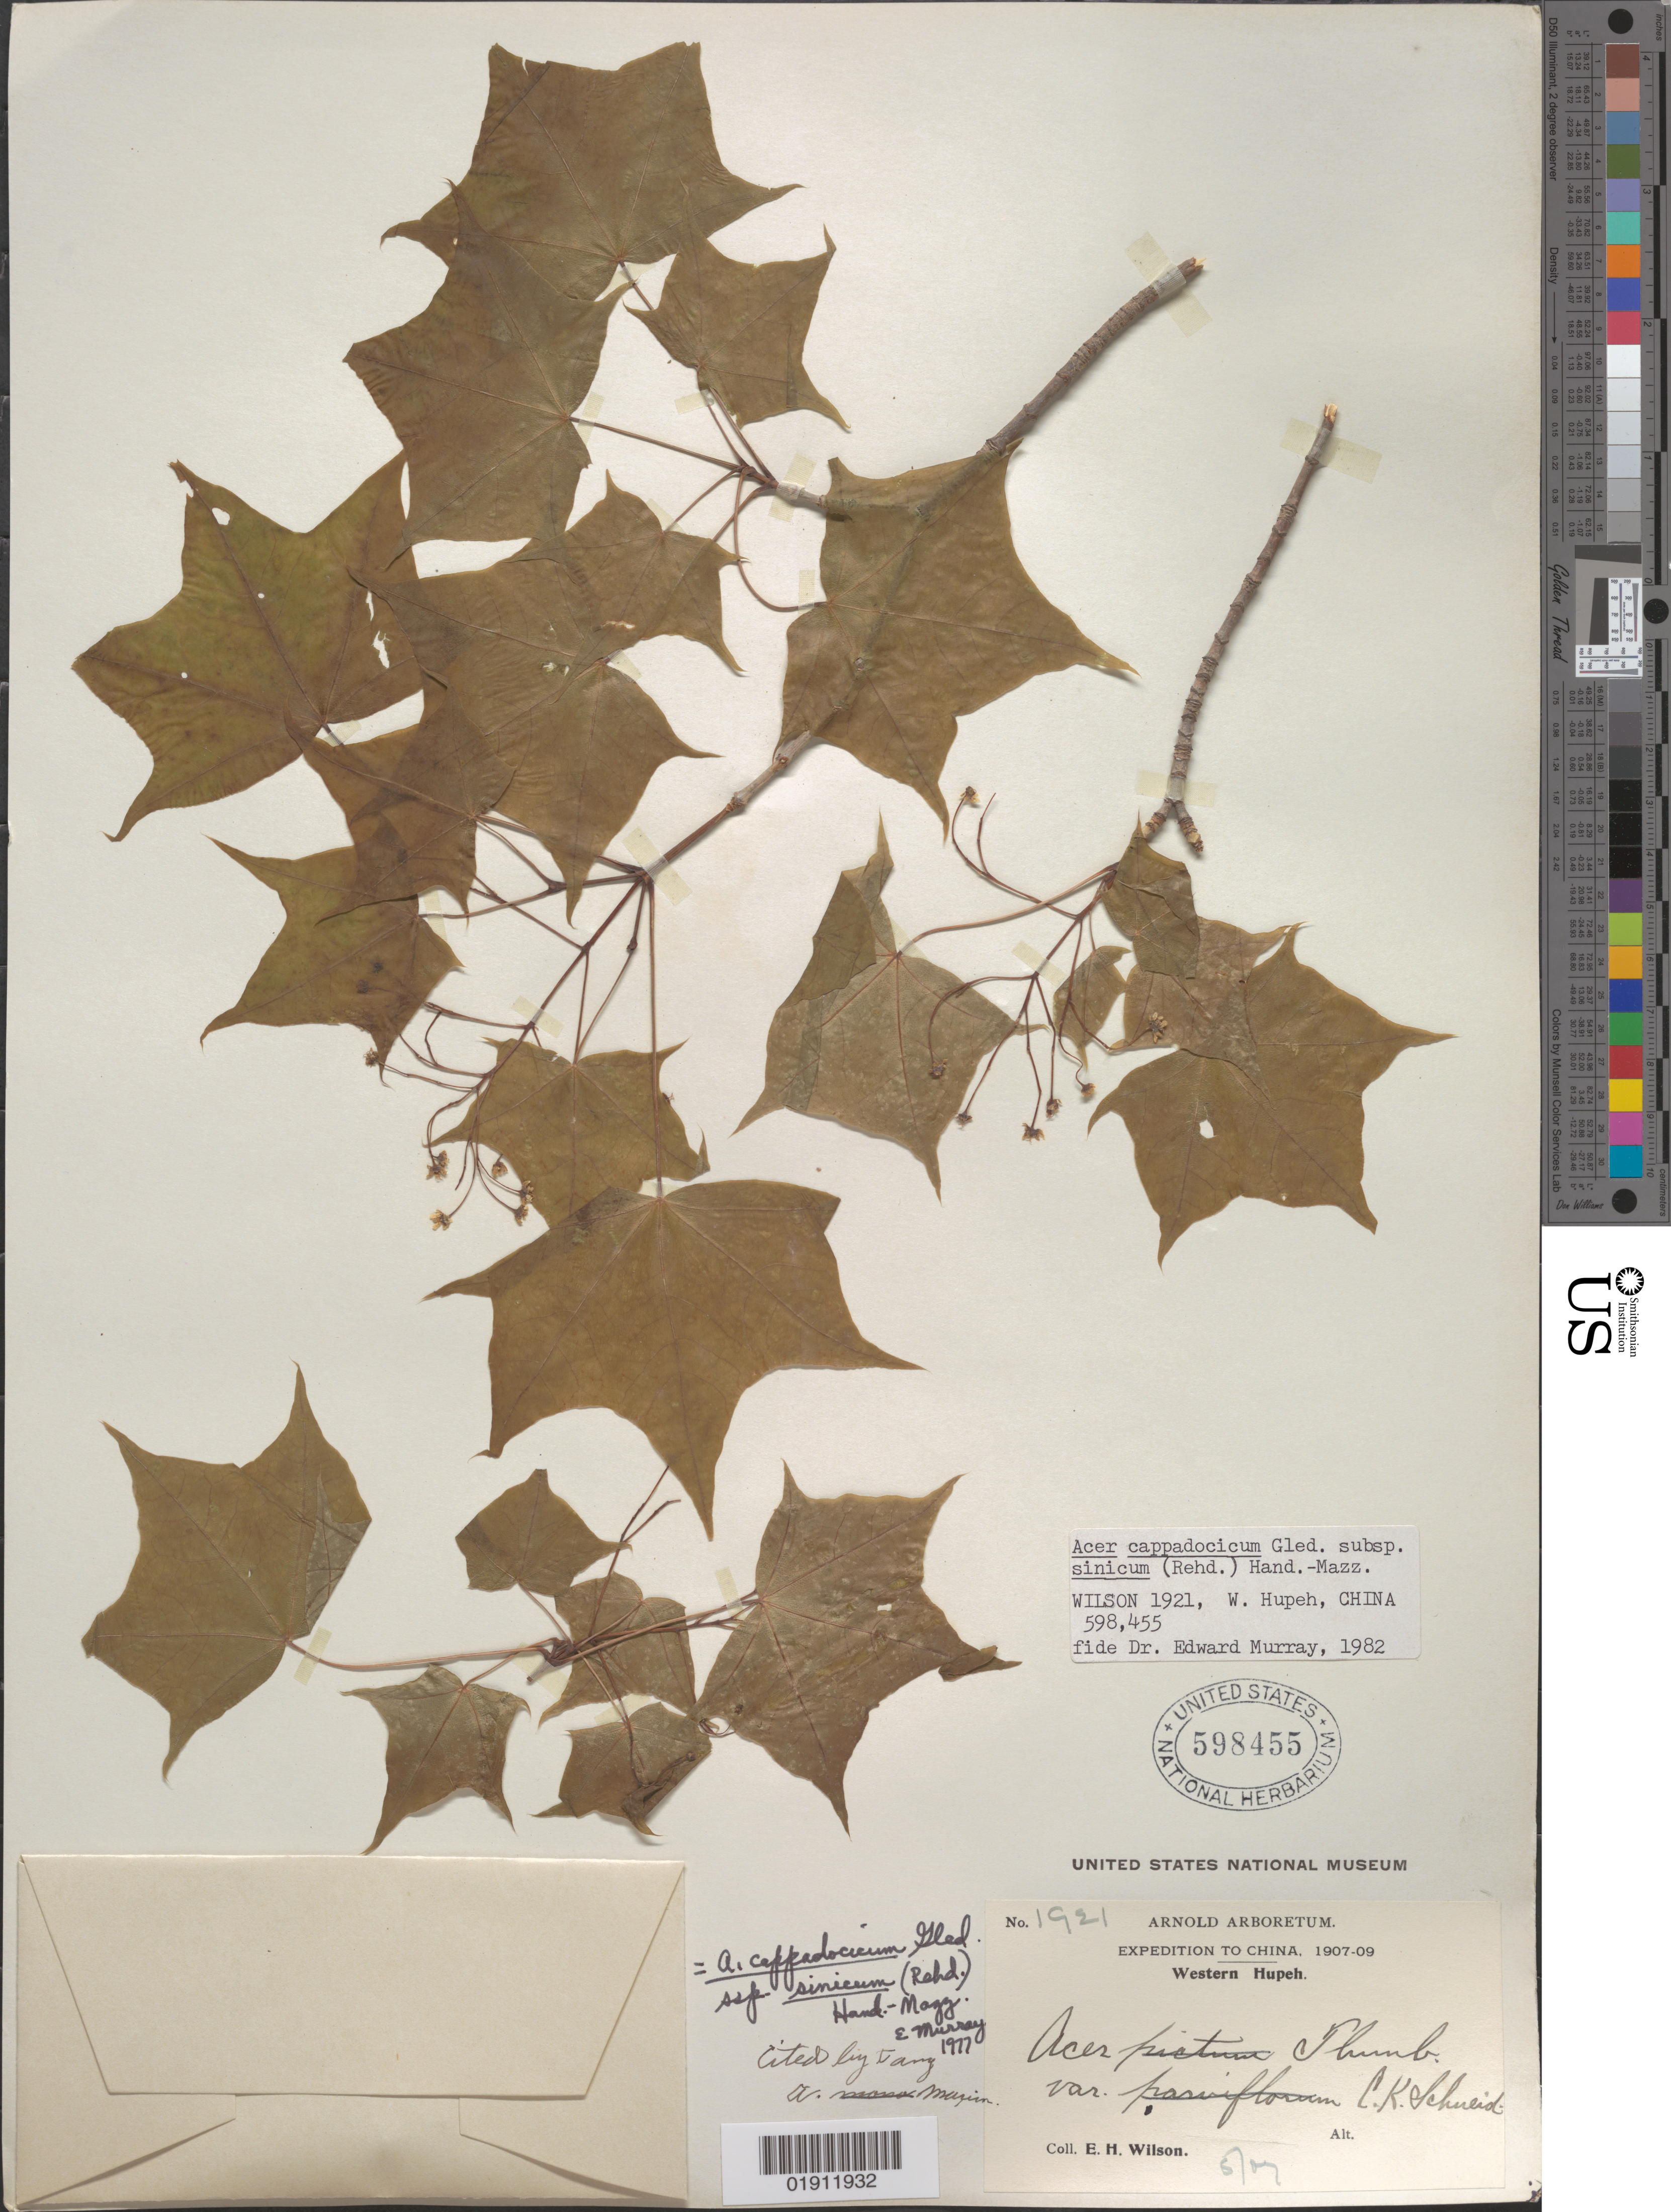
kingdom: Plantae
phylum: Tracheophyta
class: Magnoliopsida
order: Sapindales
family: Sapindaceae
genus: Acer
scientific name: Acer cappadocicum subsp. sinicum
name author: (Rehder) Hand.-Mazz.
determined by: Murray, Edward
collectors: E. H. Wilson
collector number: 1921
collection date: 1907-05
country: China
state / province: Hubei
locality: Western Hupeh [Hubei]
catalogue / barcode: US 598455